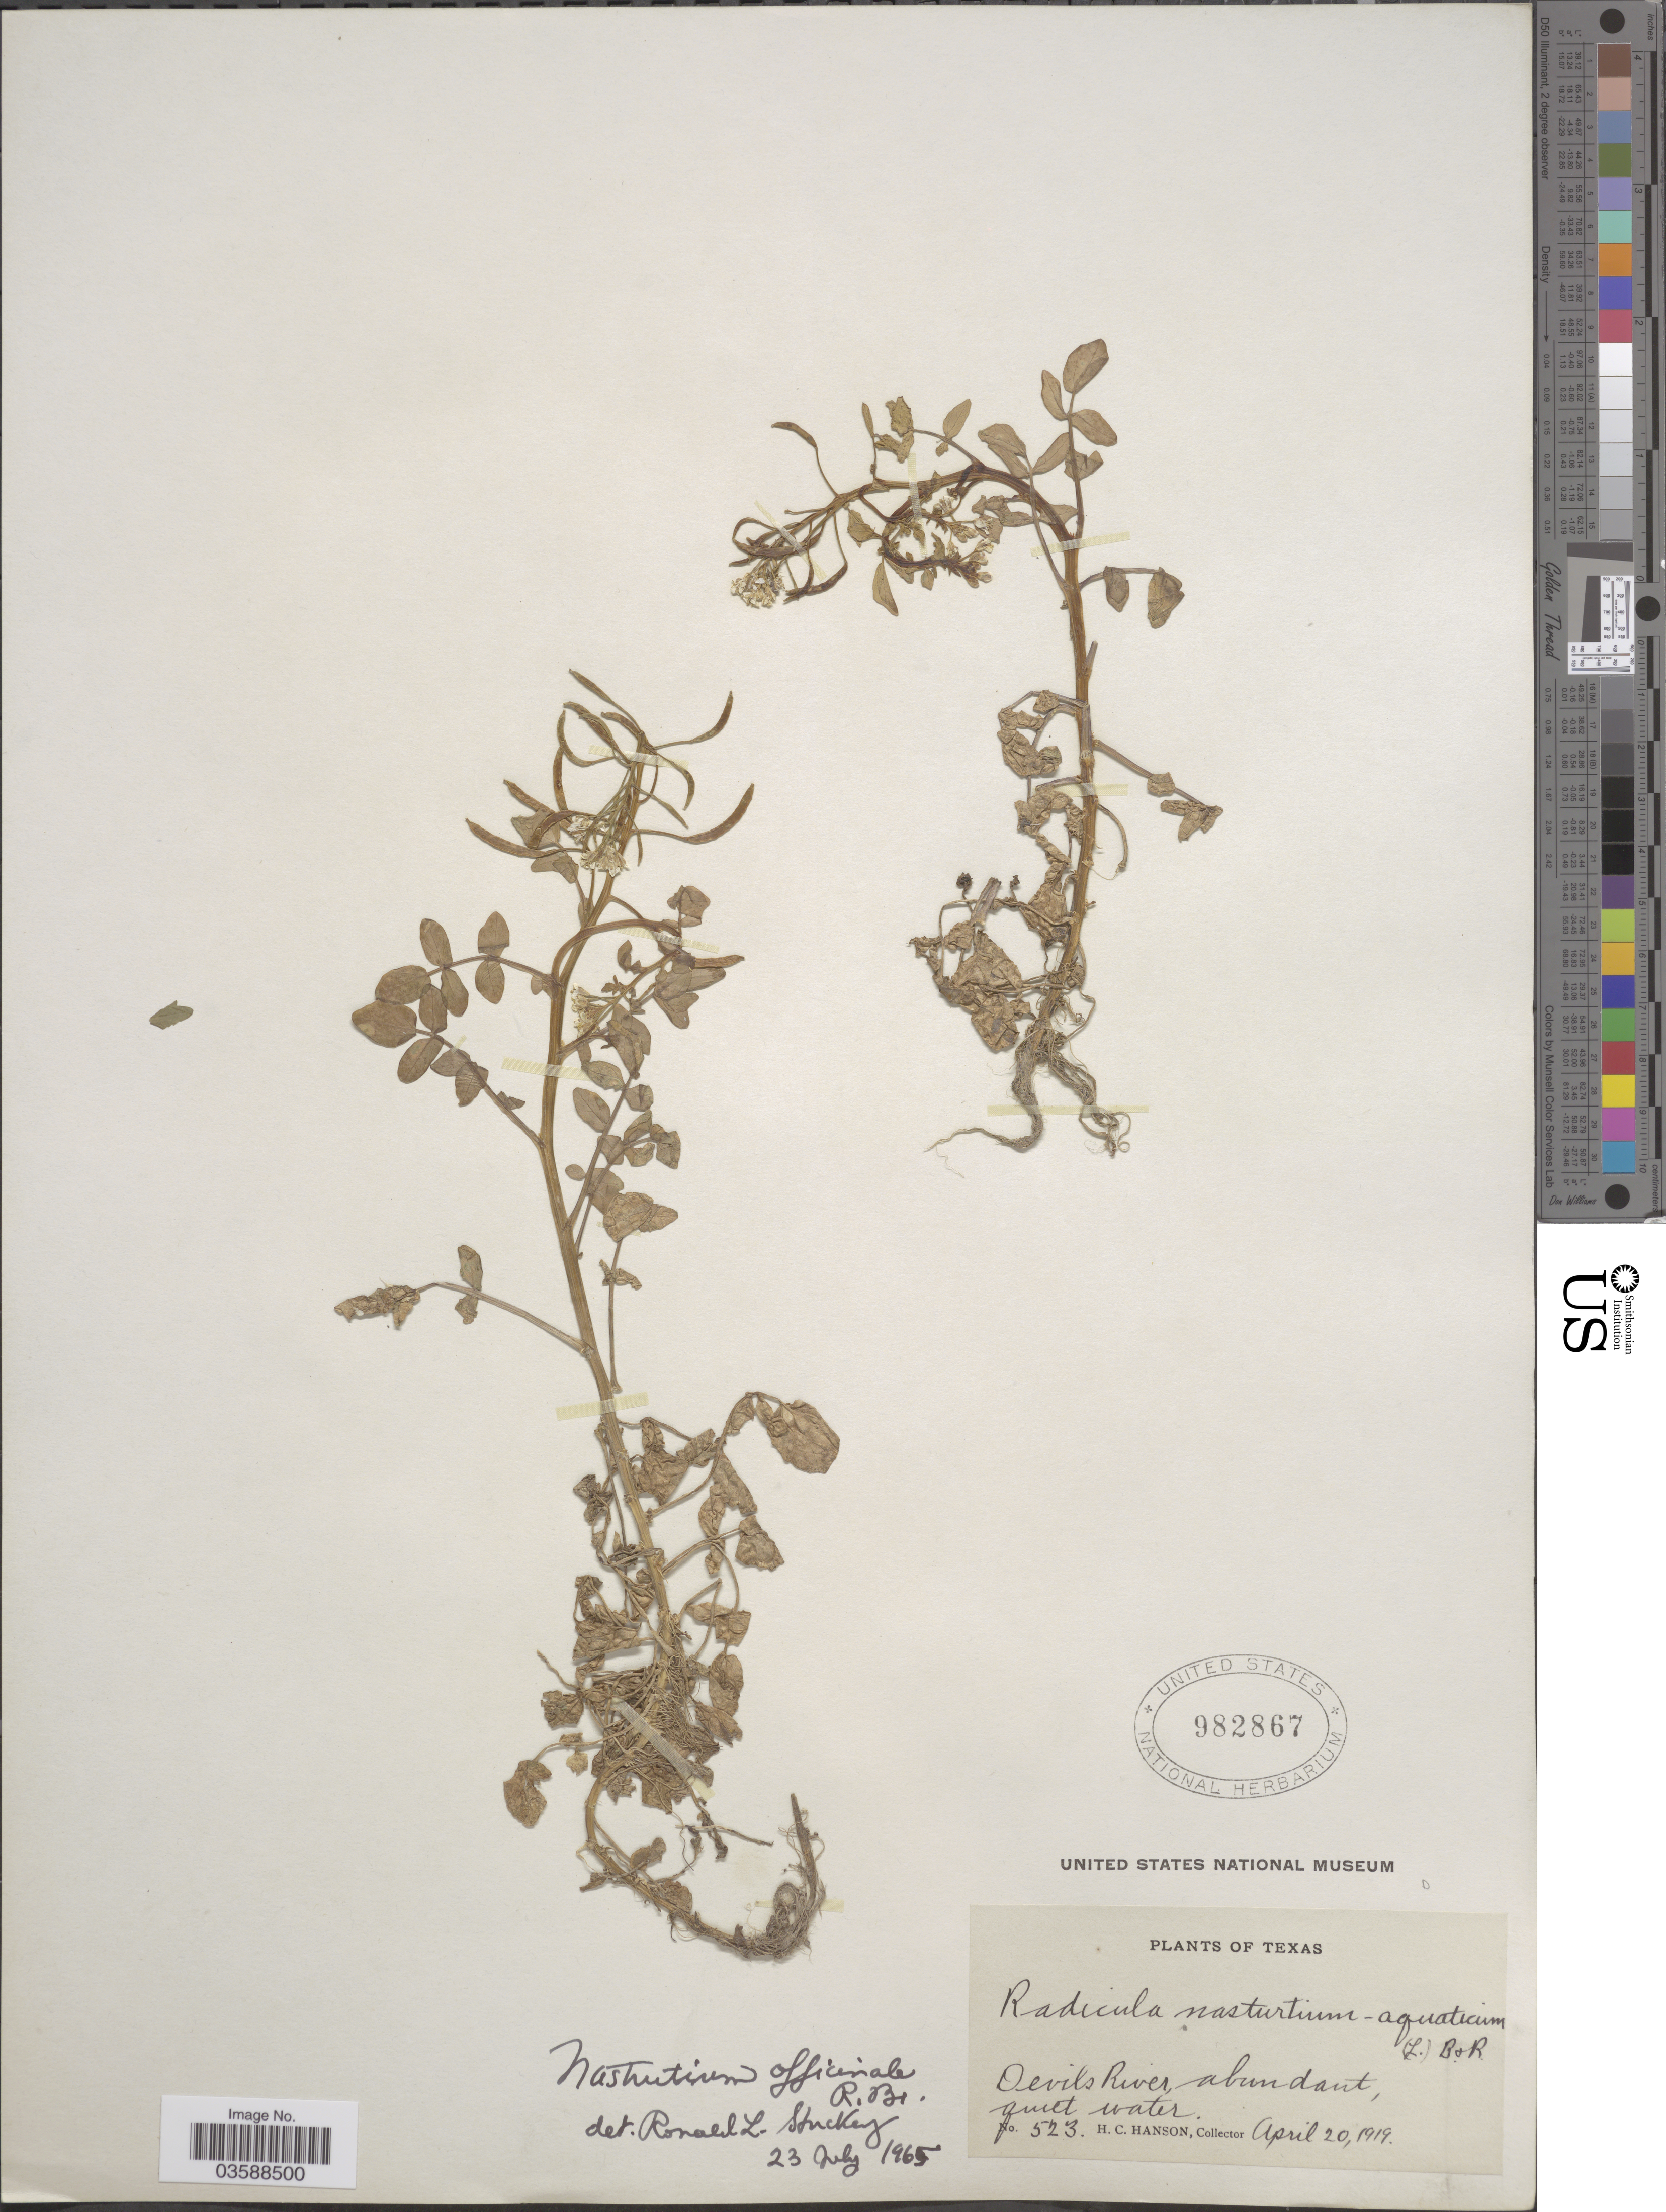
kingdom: Plantae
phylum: Tracheophyta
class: Magnoliopsida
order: Brassicales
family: Brassicaceae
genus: Nasturtium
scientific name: Nasturtium officinale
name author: R. Br.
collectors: H. Hanson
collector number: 523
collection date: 1919-04-20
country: United States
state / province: Texas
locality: Devils River, abundant, quiet water.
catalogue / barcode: US 982867